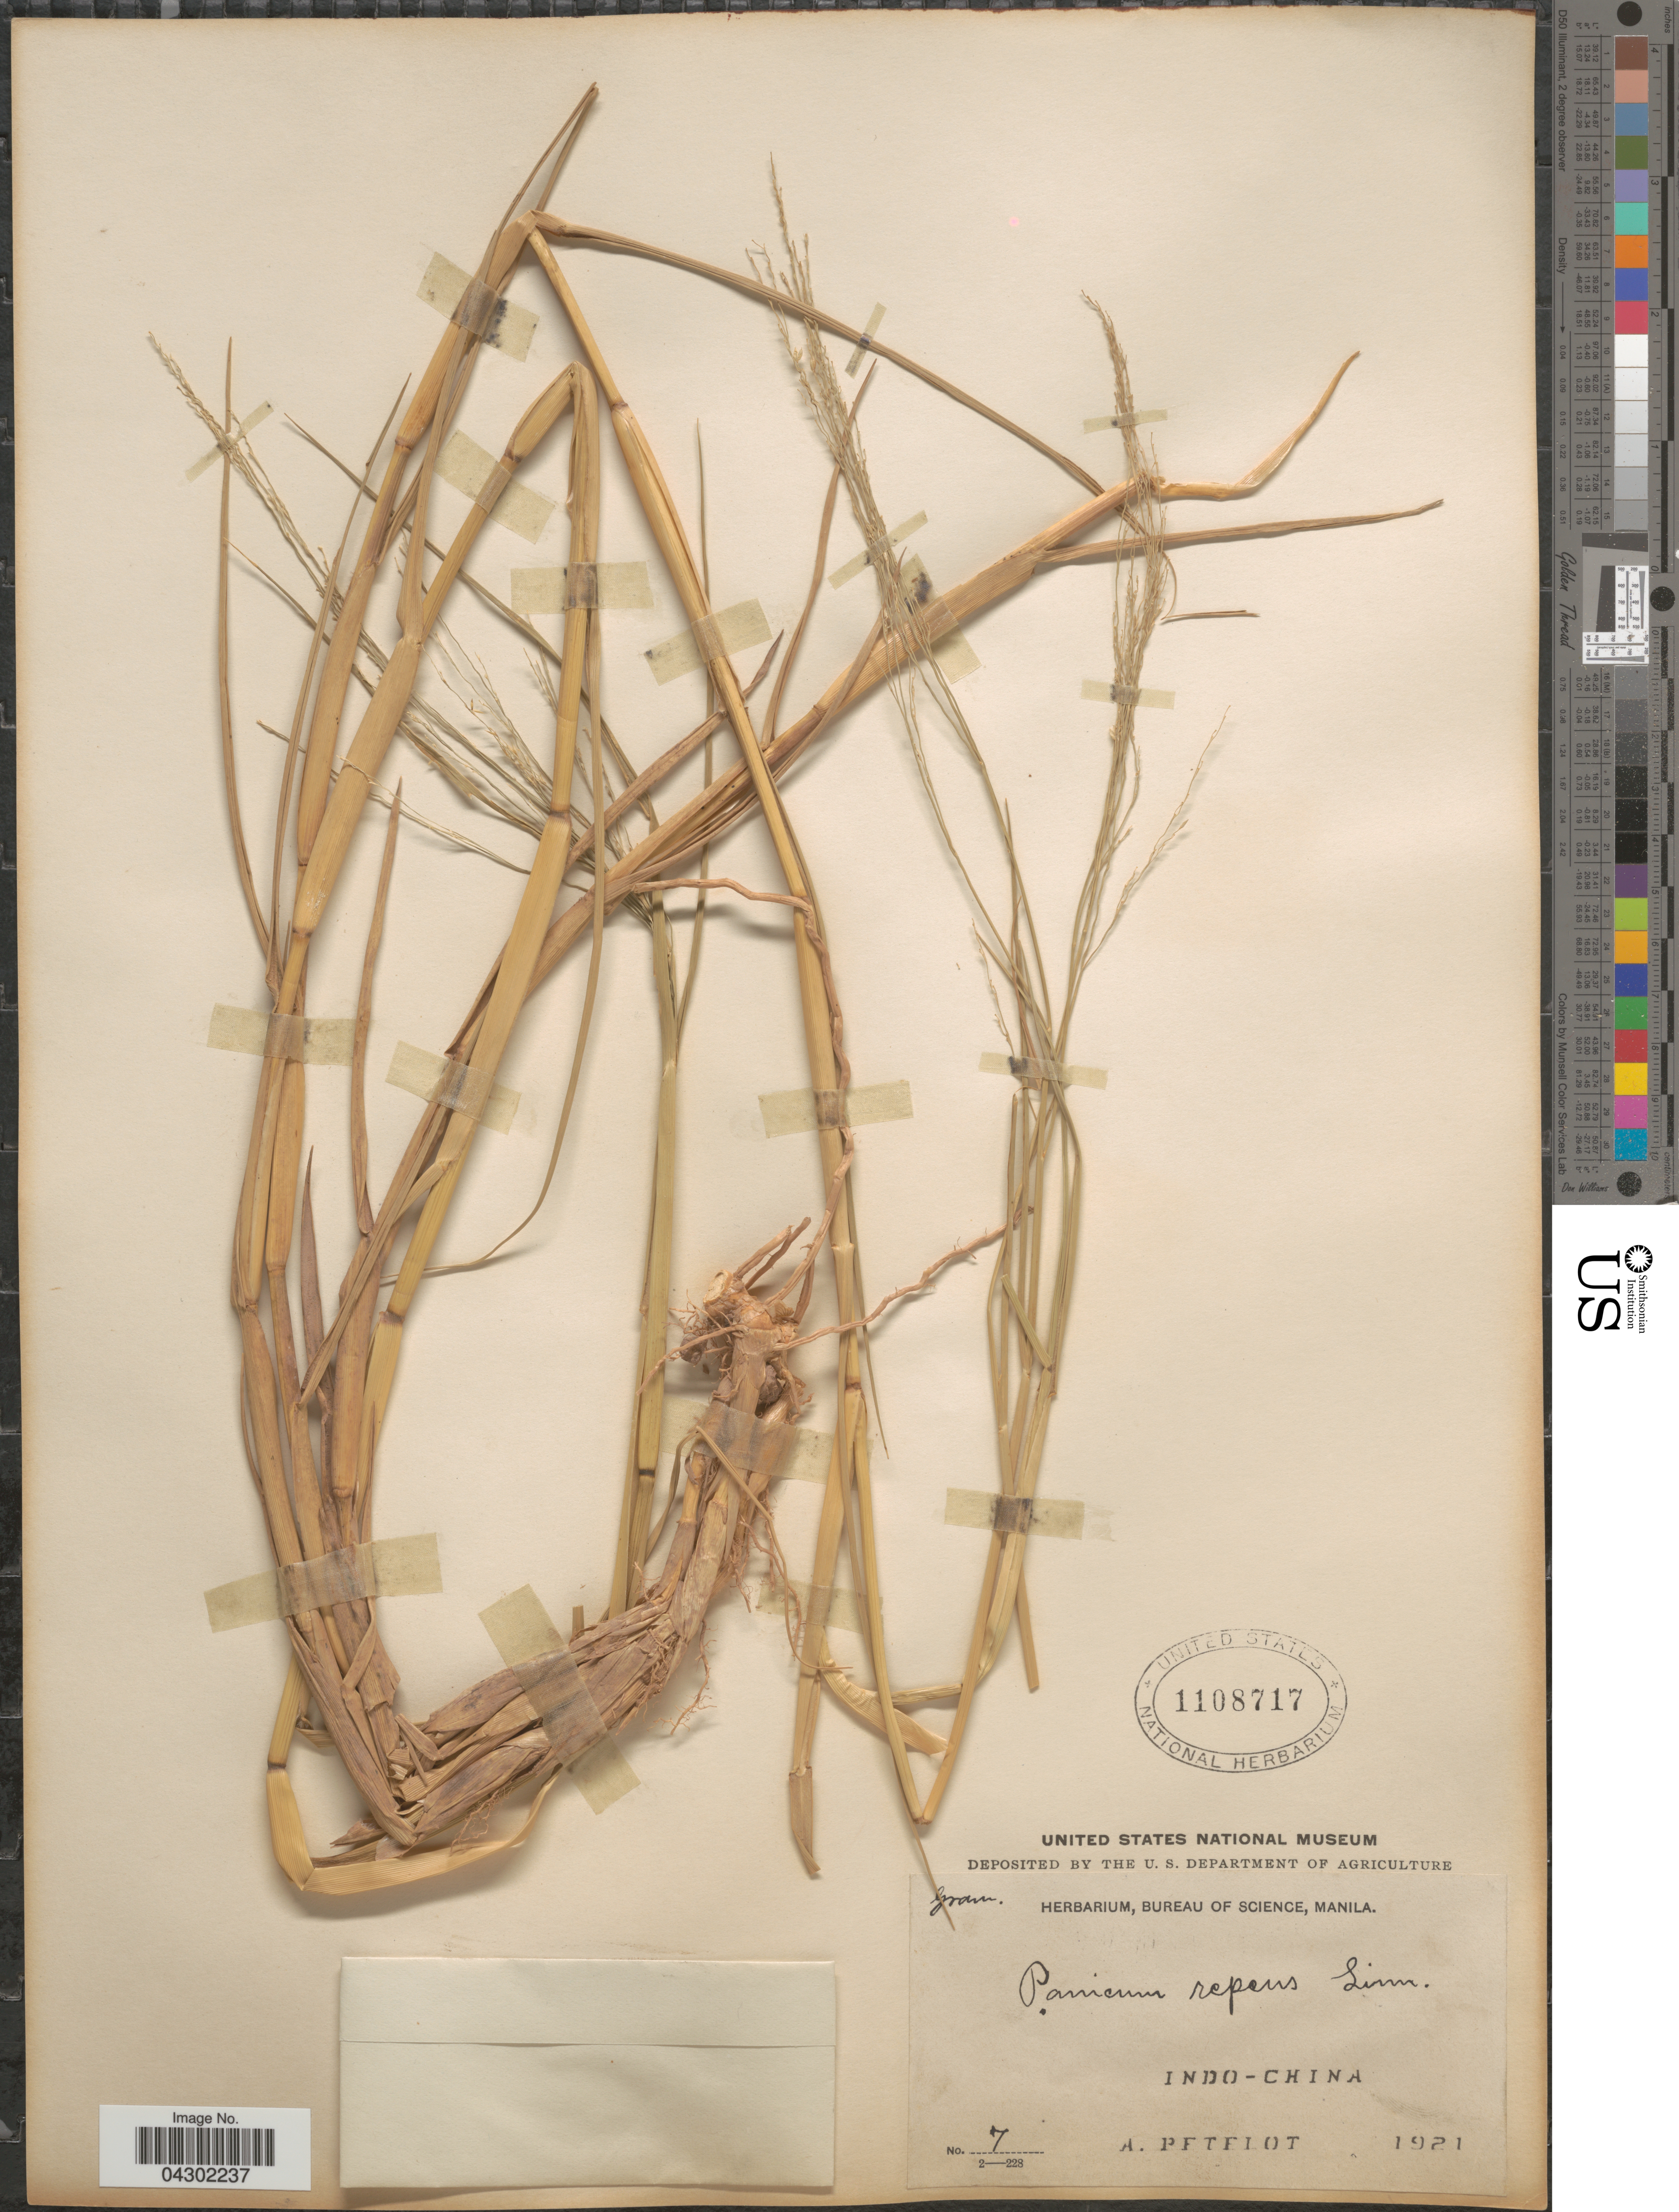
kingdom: Plantae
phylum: Tracheophyta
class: Liliopsida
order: Poales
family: Poaceae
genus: Panicum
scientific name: Panicum repens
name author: L.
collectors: A. Petelot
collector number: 7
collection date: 1921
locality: Indo-China.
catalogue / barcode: US 1108717